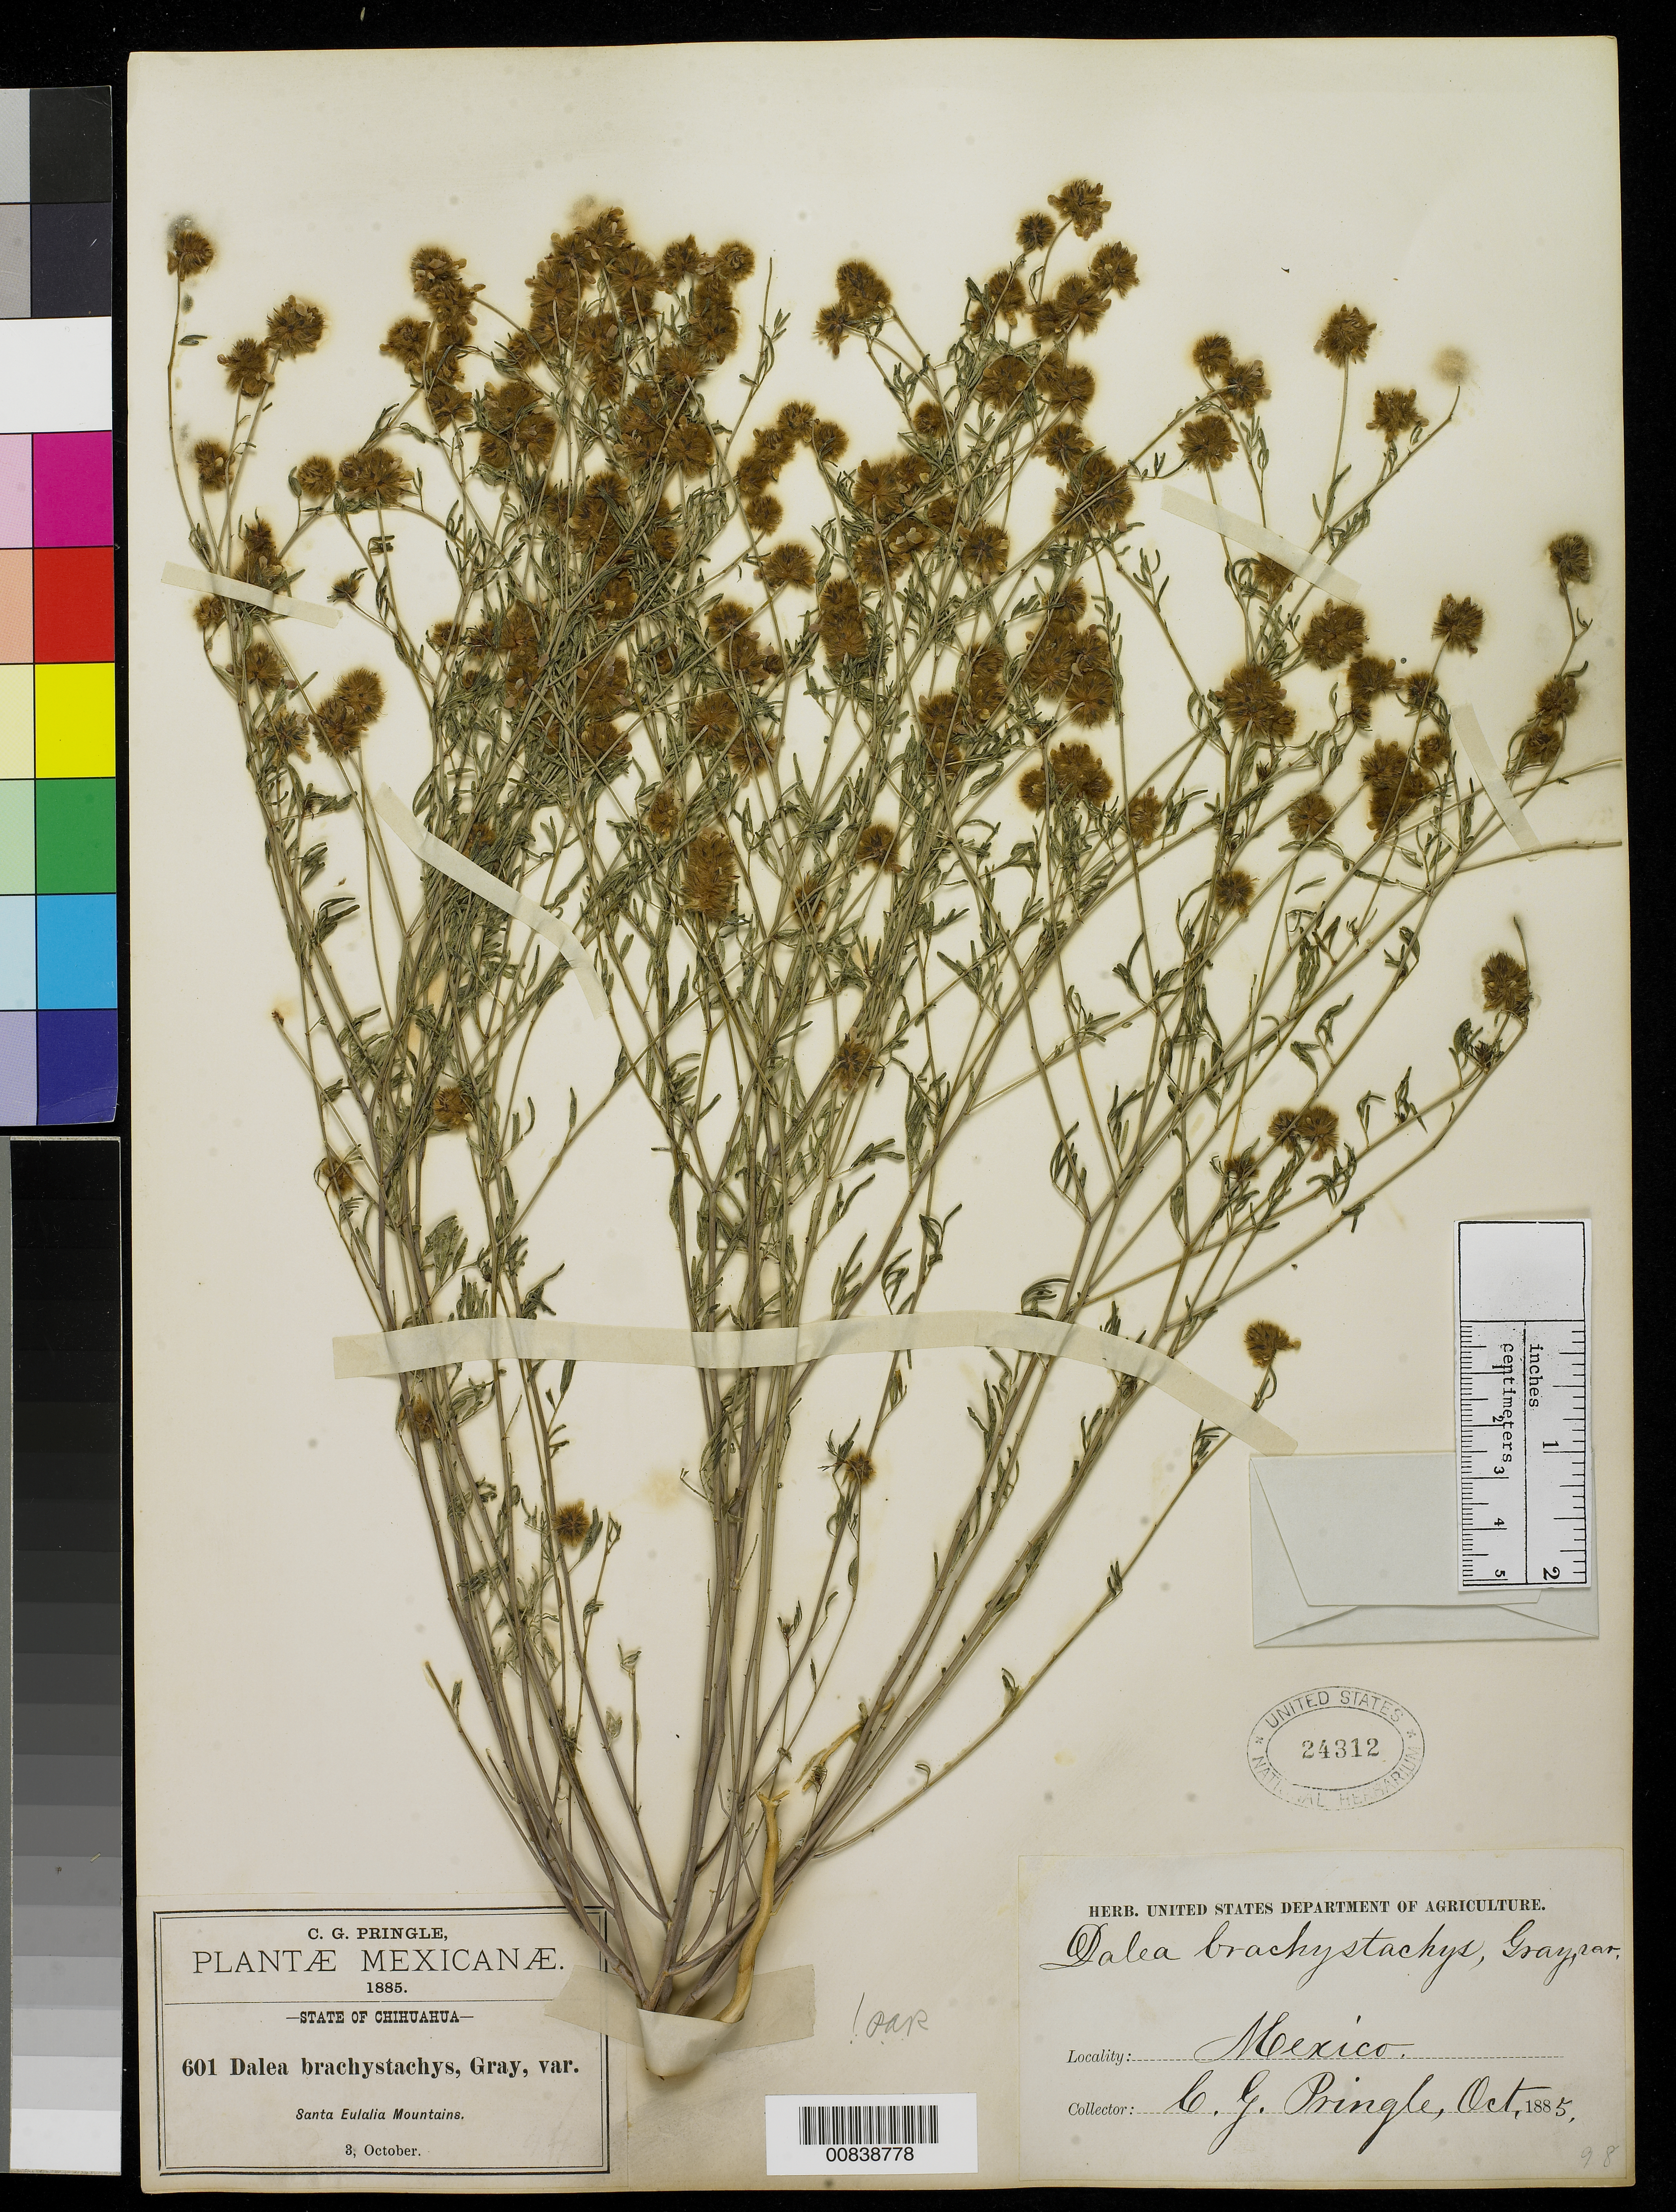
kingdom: Plantae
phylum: Tracheophyta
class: Magnoliopsida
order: Fabales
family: Fabaceae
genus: Dalea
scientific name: Dalea brachystachys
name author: A. Gray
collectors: C. G. Pringle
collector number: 601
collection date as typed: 03 Oct 1885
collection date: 1885-10-03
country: Mexico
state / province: Chihuahua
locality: Santa Eulalia Mountains, Chihuahua.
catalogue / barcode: US 24312